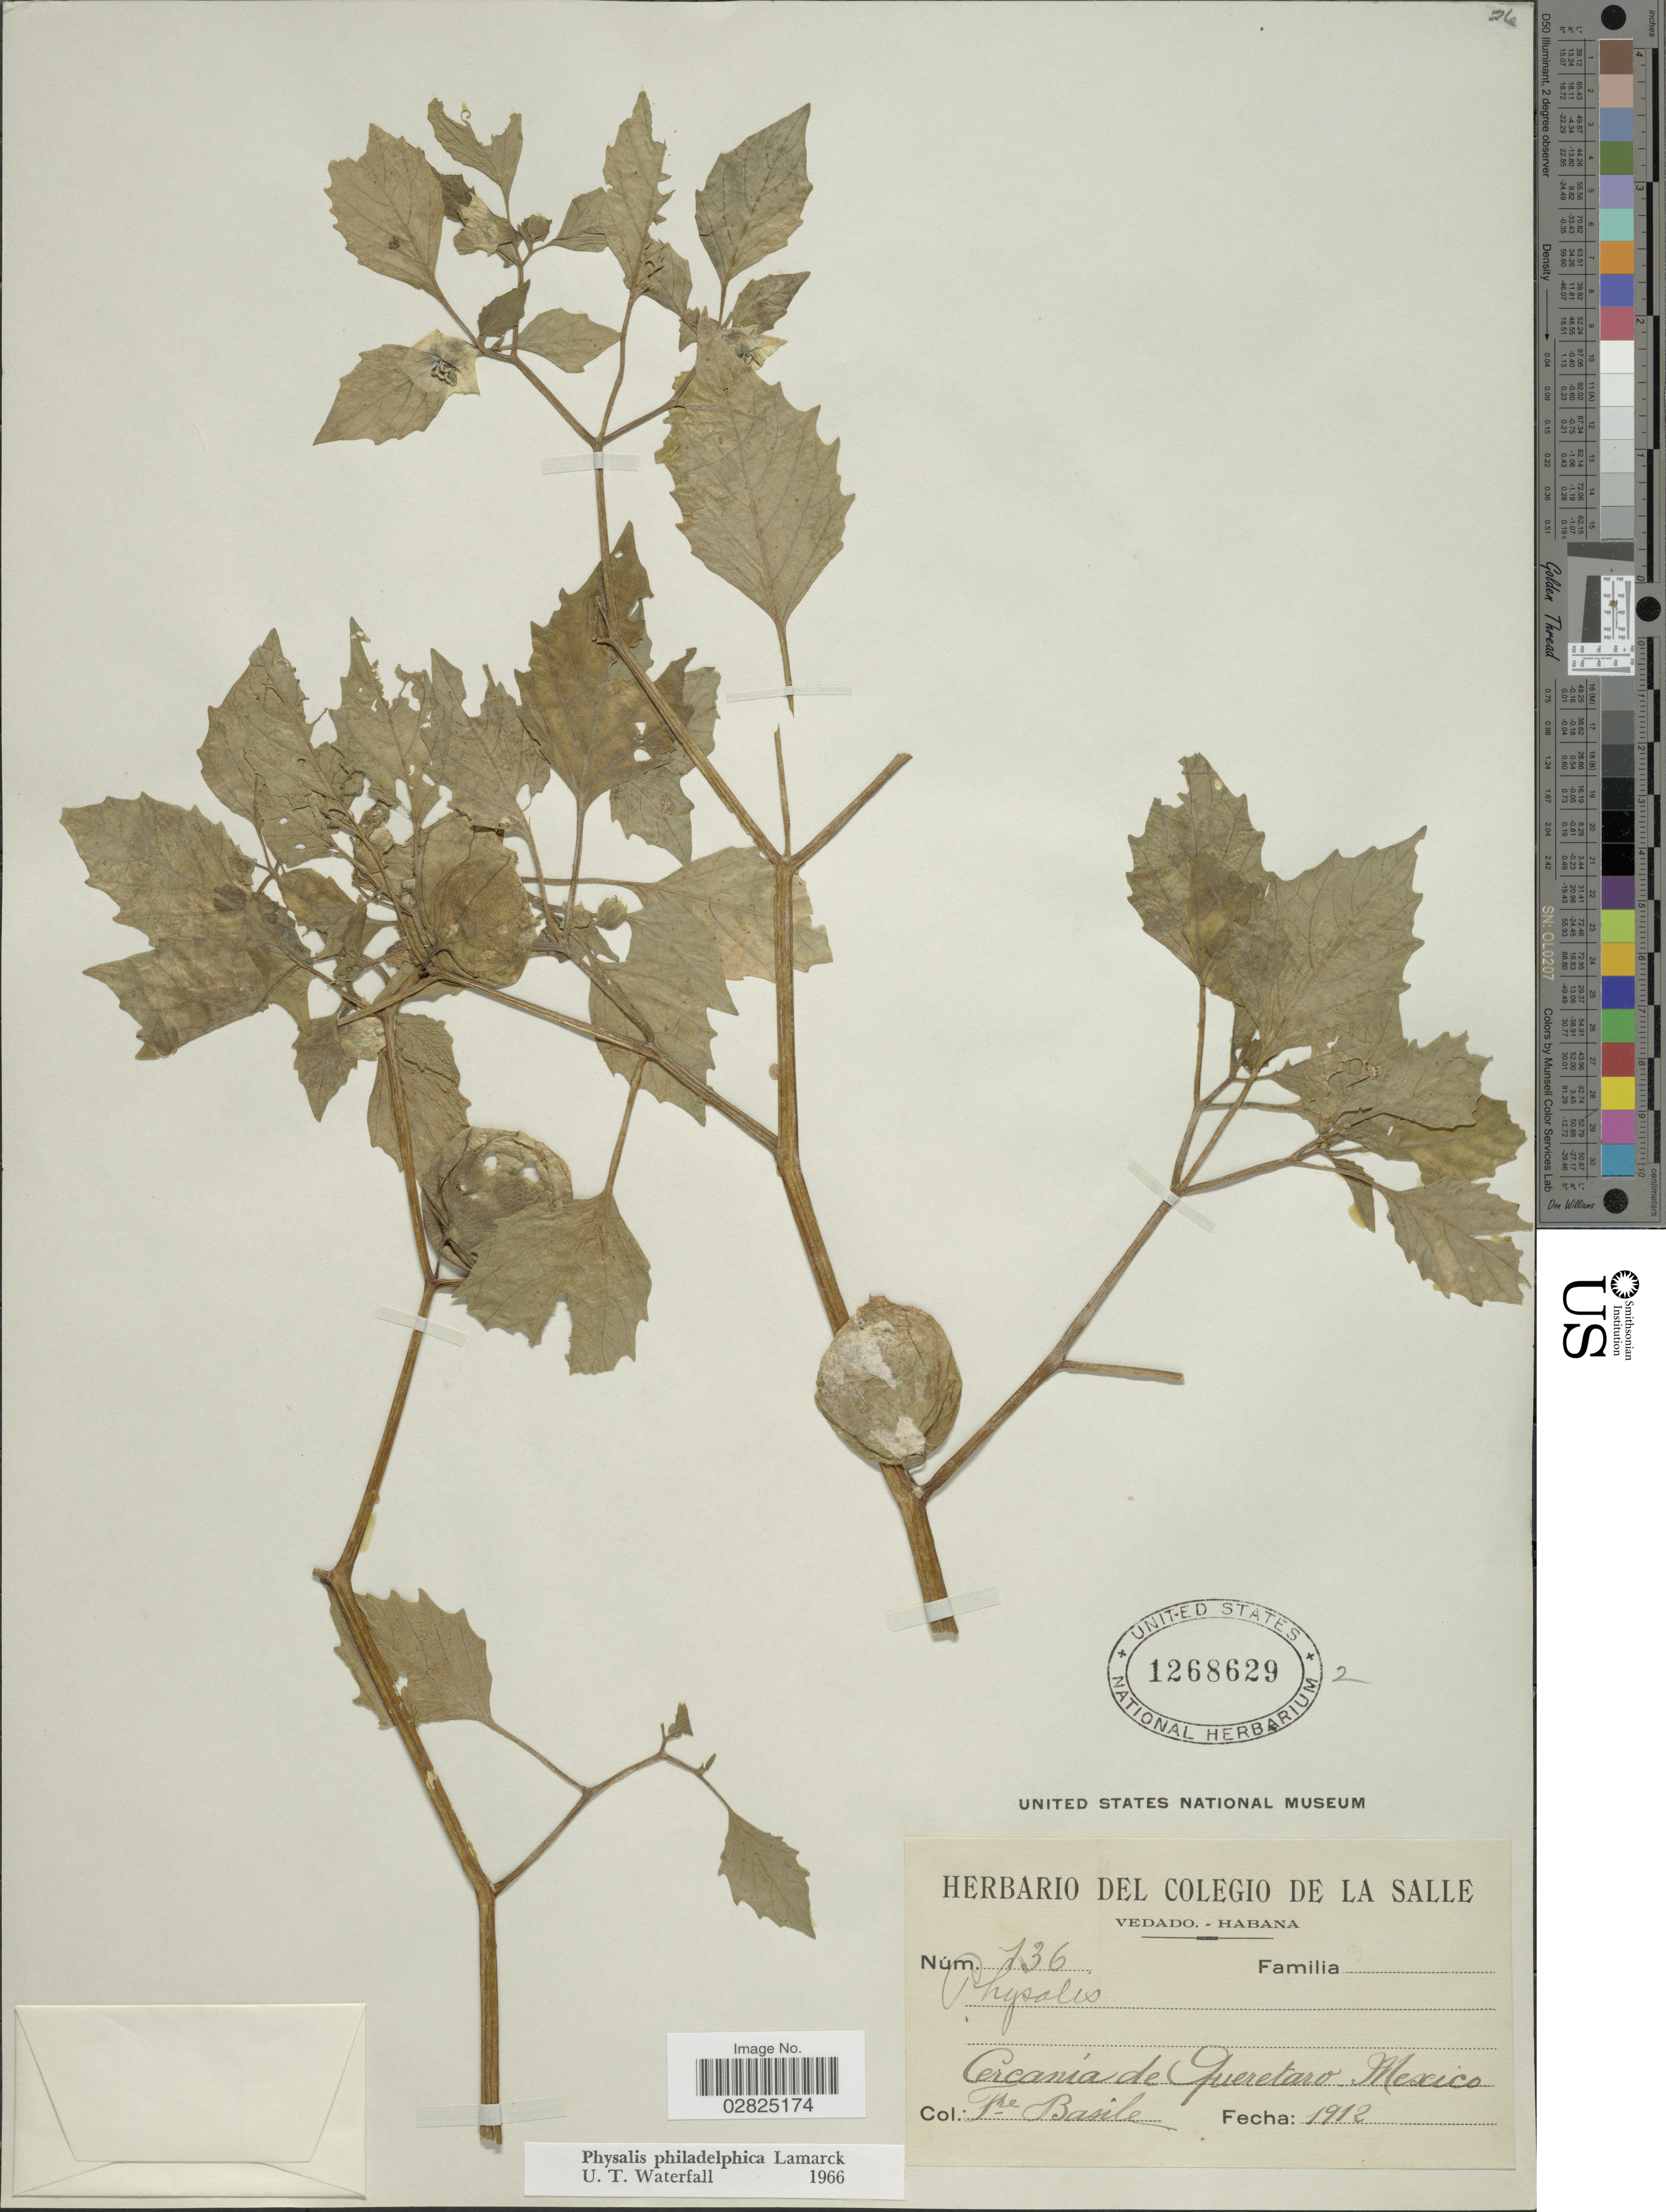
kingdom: Plantae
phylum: Tracheophyta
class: Magnoliopsida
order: Solanales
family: Solanaceae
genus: Physalis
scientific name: Physalis philadelphica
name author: Lam.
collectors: Bro. Basile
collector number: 136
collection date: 1912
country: Mexico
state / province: Querétaro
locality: Cercania de Queretaro.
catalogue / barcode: US 1268629